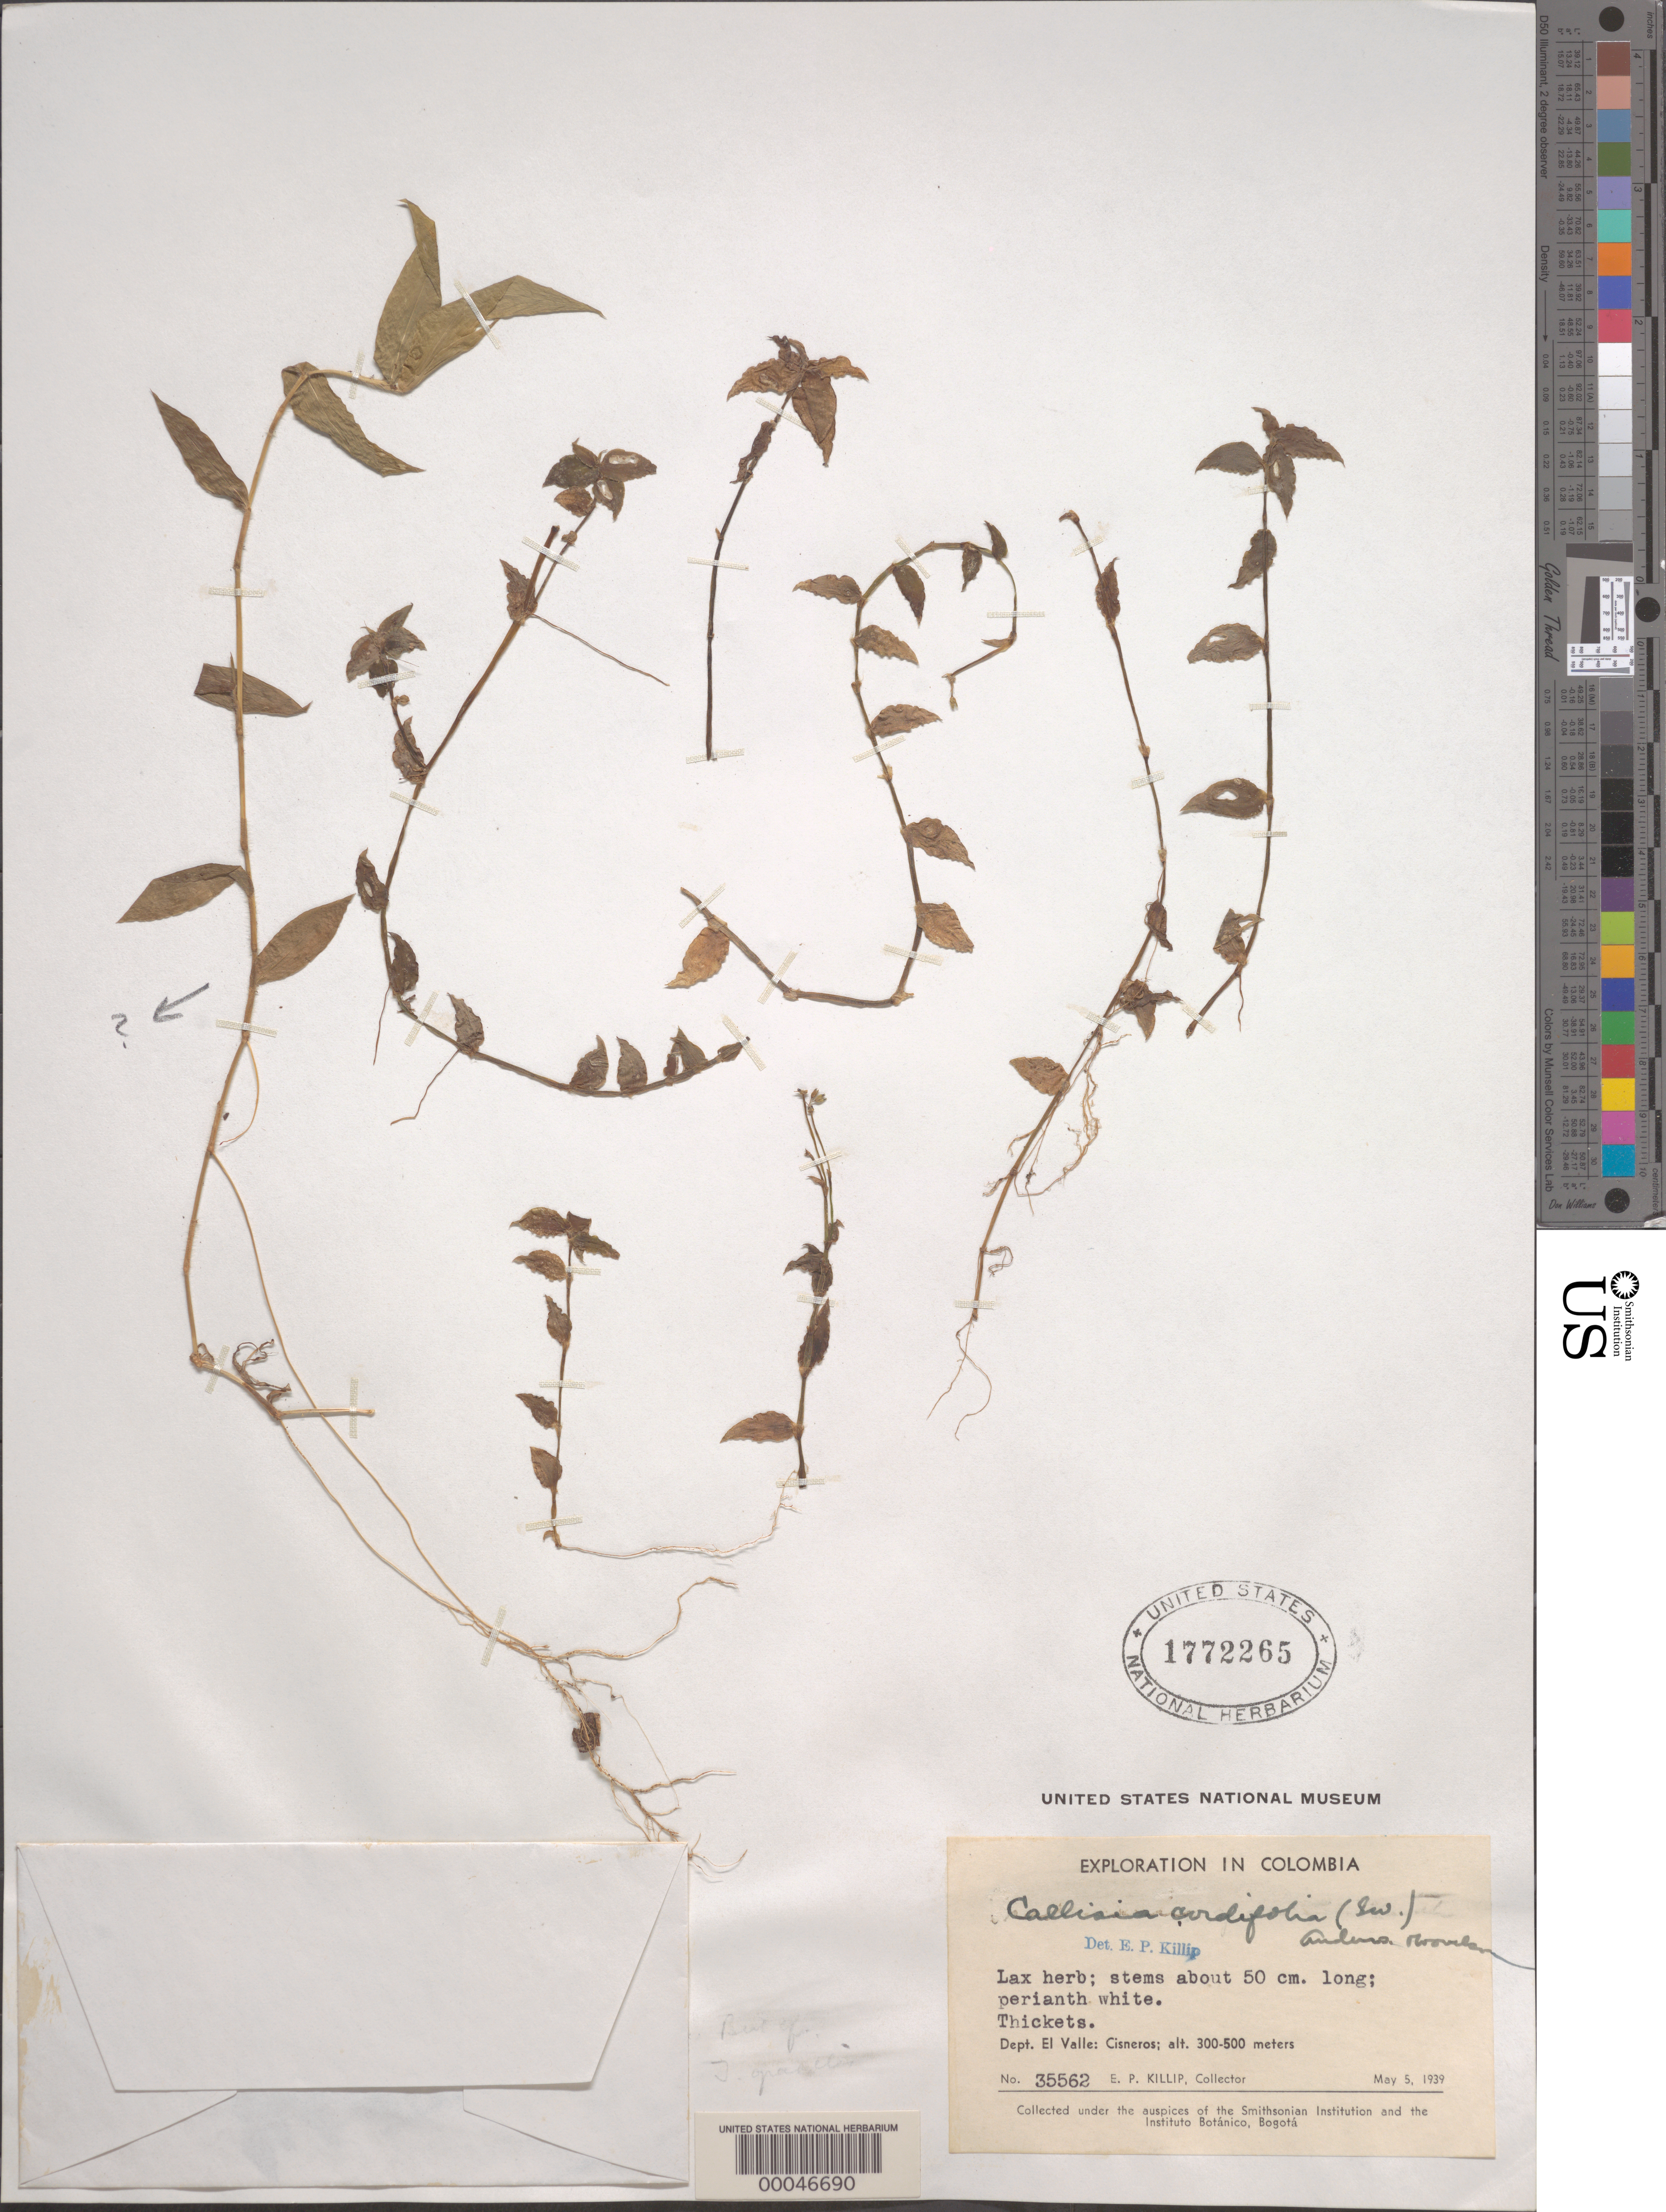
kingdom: Plantae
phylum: Tracheophyta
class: Liliopsida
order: Commelinales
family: Commelinaceae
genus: Callisia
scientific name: Callisia cordifolia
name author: (Sw.) E.S. Anderson & Woodson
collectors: E. P. Killip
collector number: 35562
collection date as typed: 05 May 1939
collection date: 1939-05-05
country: Colombia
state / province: Valle del Cauca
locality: Cisneros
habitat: Thicket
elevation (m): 300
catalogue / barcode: US 1772265